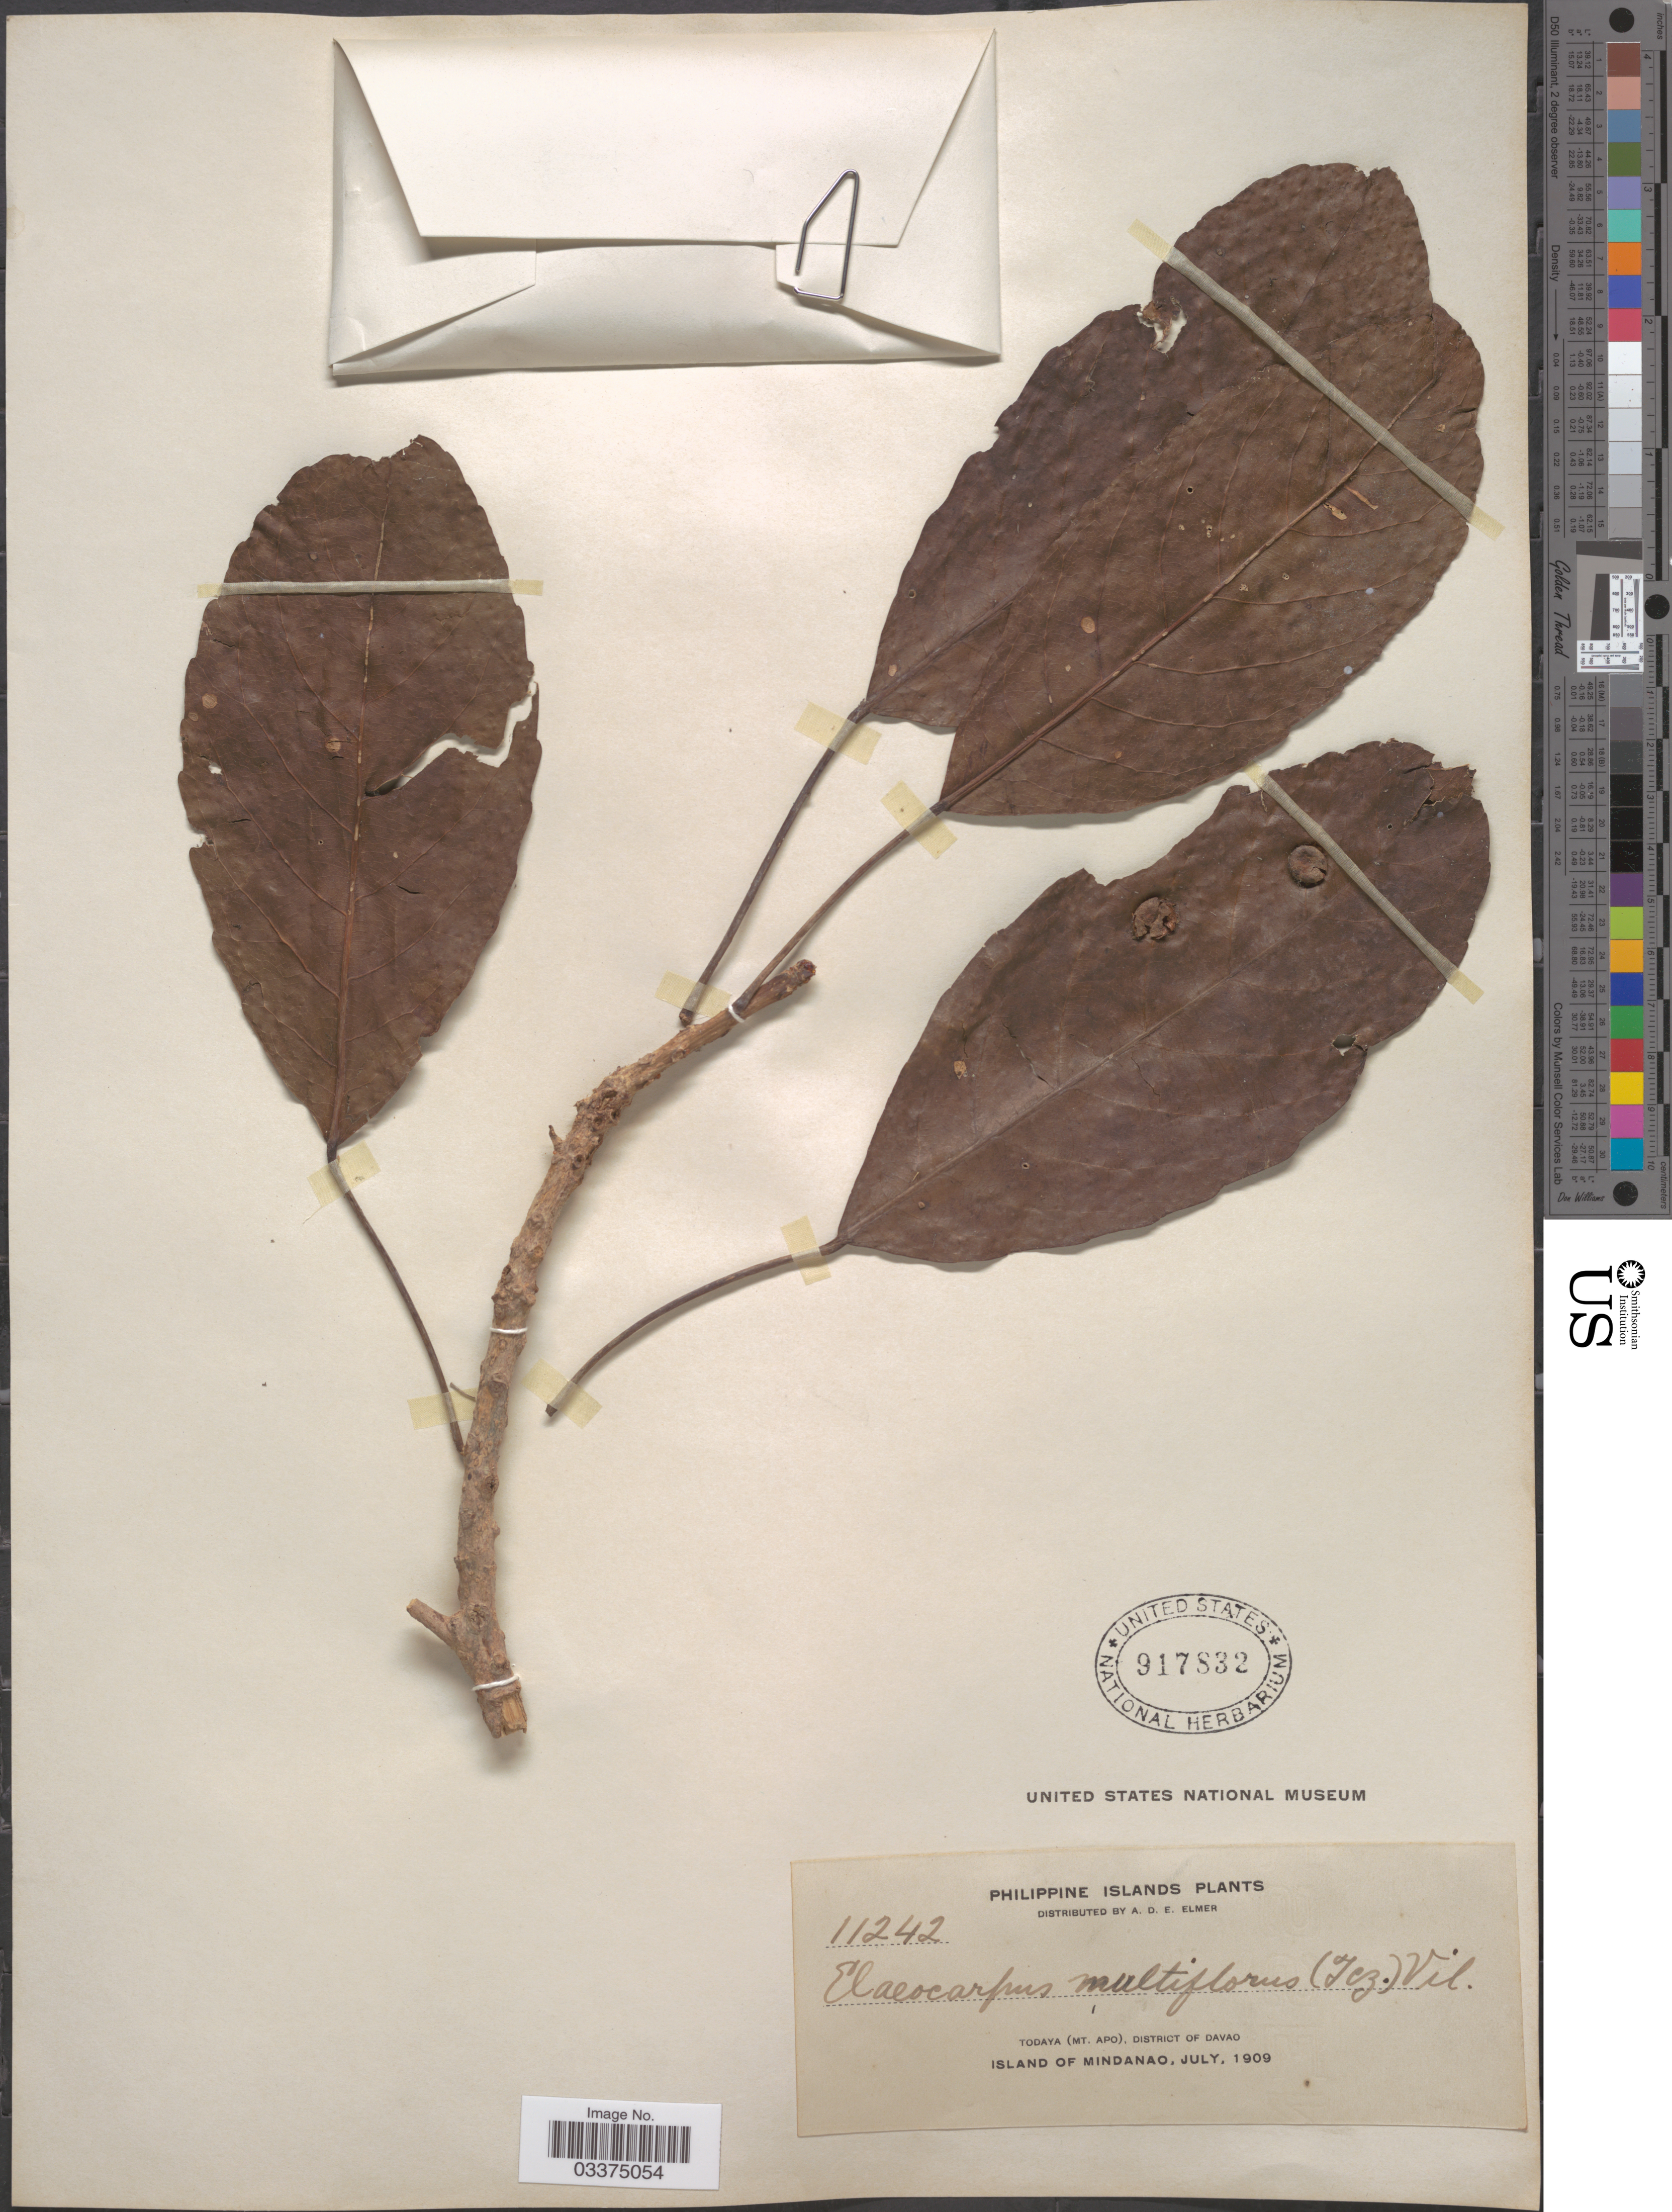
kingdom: Plantae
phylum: Tracheophyta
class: Magnoliopsida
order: Oxalidales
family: Elaeocarpaceae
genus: Elaeocarpus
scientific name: Elaeocarpus multiflorus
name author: (Turcz.) Fern.-Vill.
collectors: A. D. E. Elmer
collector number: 11242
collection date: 1909-07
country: Philippines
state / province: Davao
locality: Todaya (Mt. Apo), District of Davao. Island of Mindanao.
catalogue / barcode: US 917832